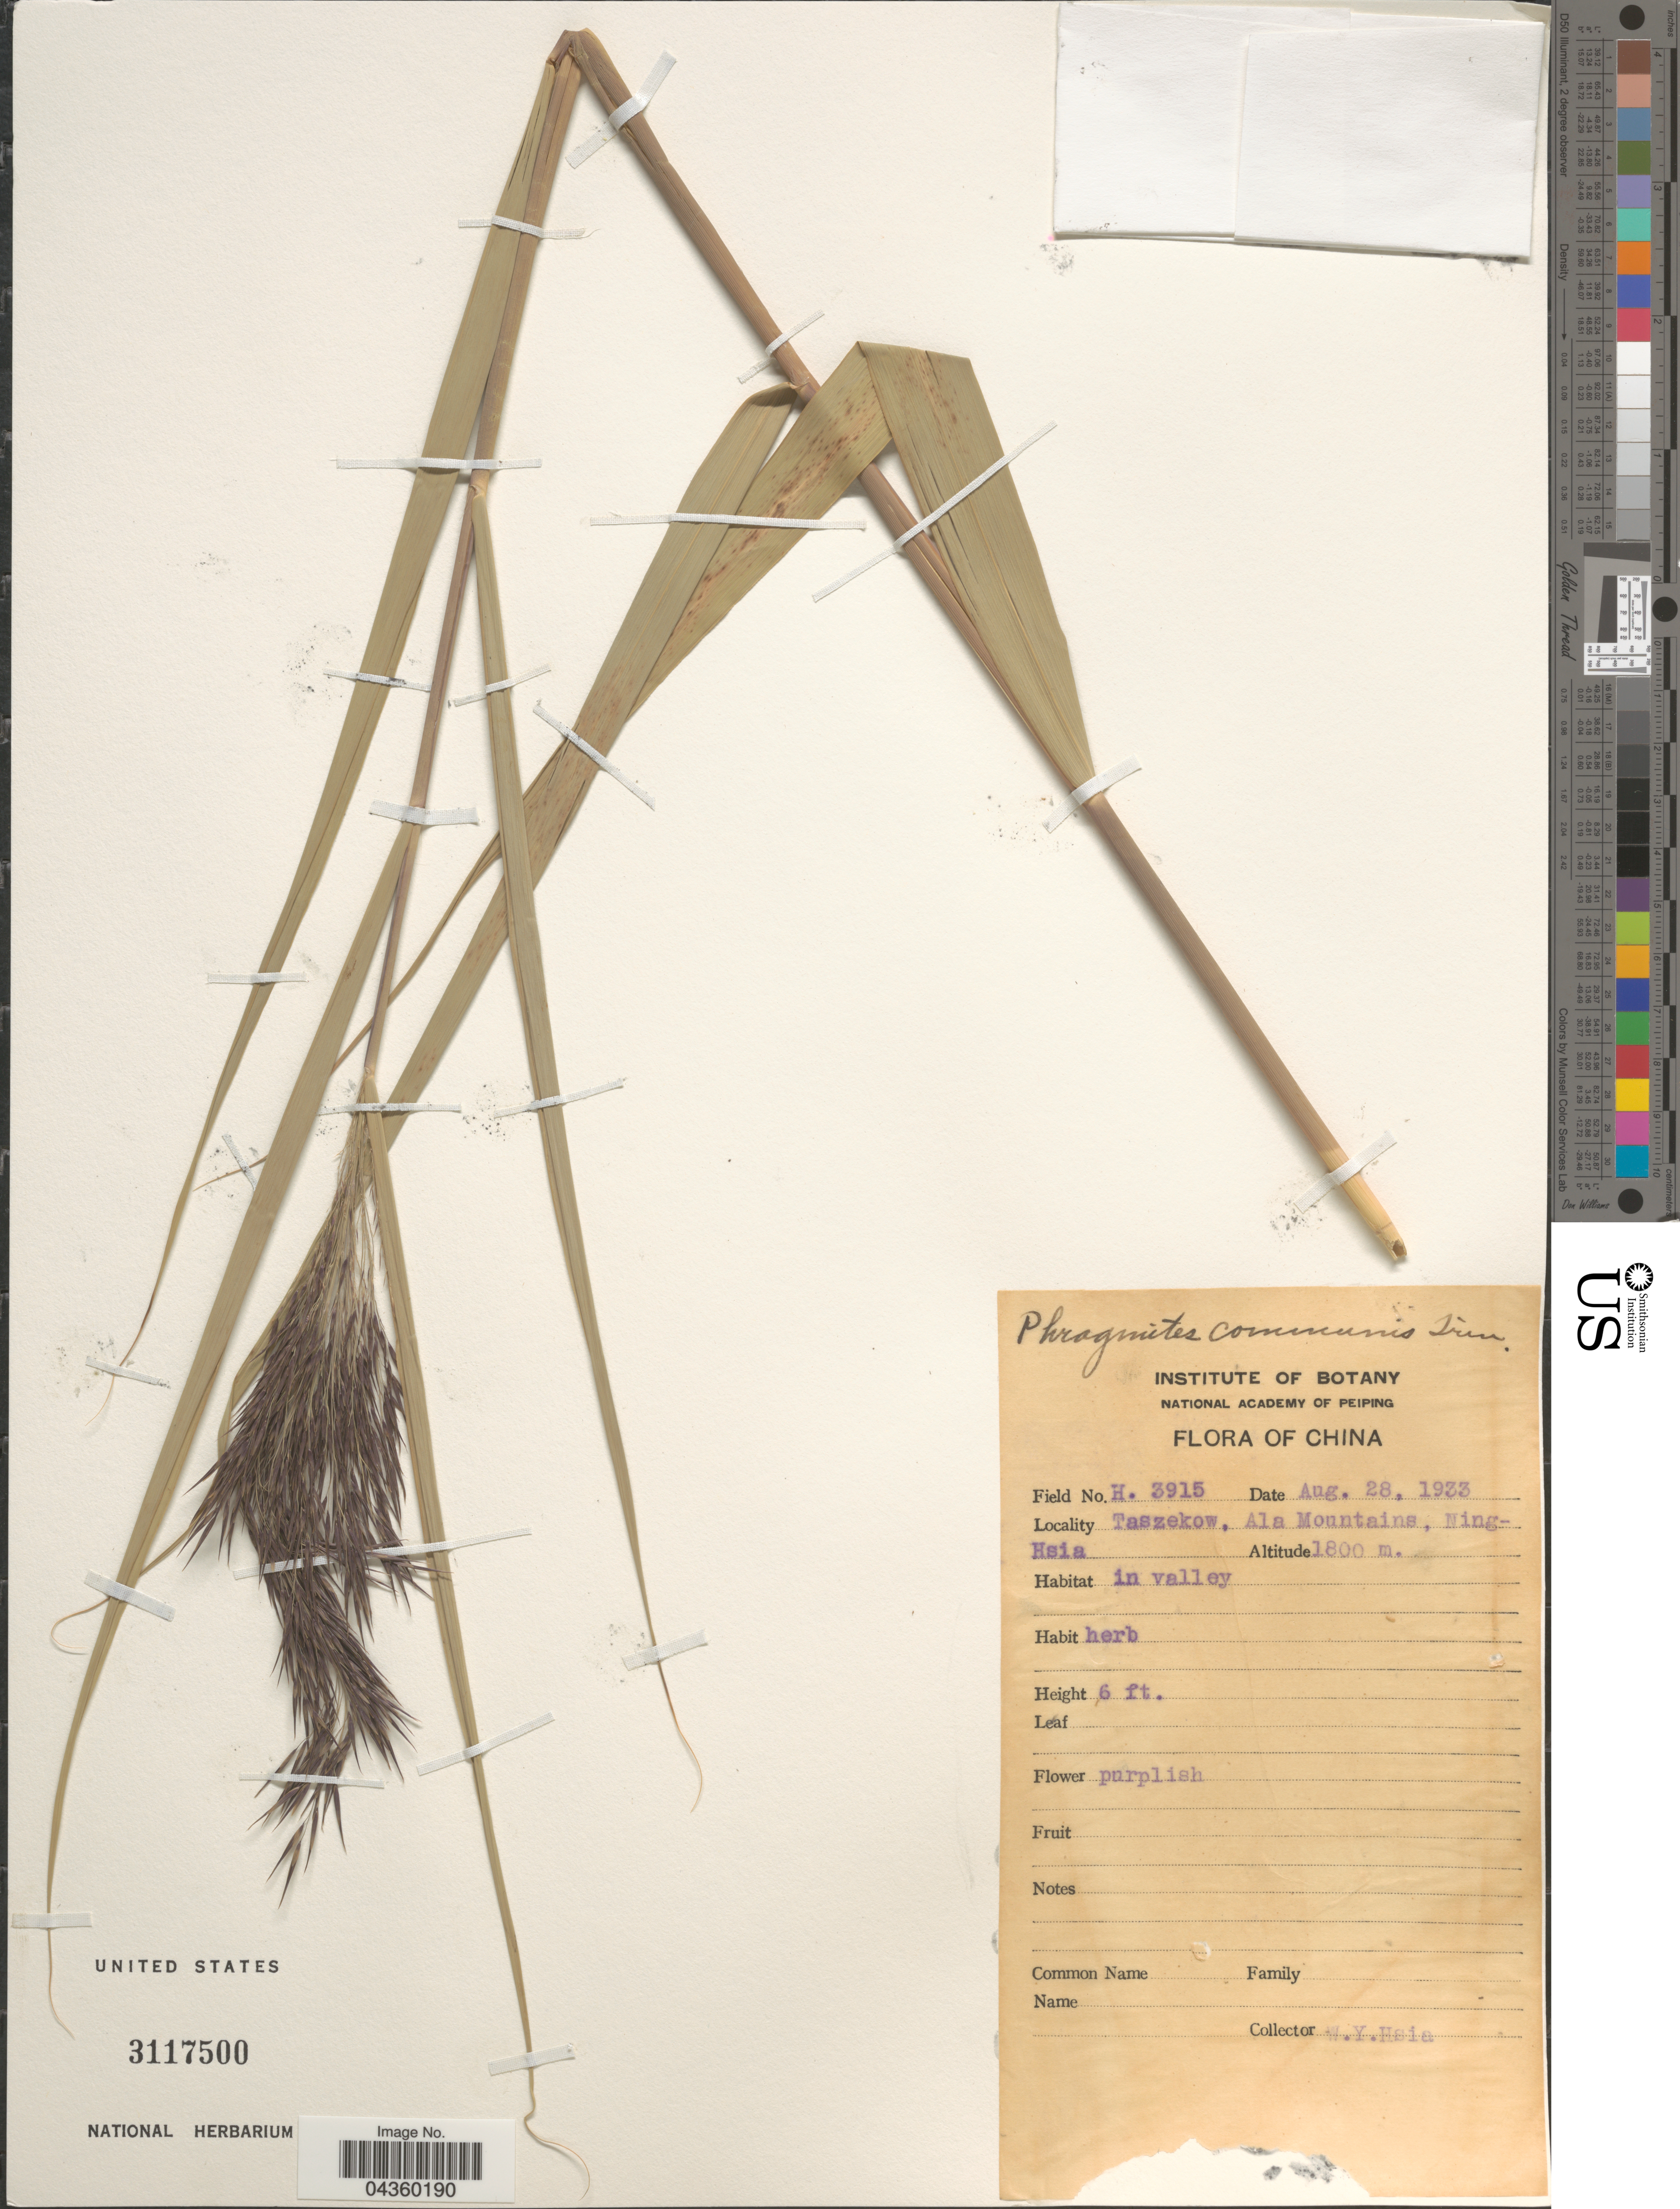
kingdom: Plantae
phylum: Tracheophyta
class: Liliopsida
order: Poales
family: Poaceae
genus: Phragmites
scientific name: Phragmites australis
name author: (Cav.) Trin. ex Steud.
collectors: W. Hsia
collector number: H3915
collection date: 1933-08-28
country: China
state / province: Ningxia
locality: Taszekow, Ala Mountains, Ning-Hsia.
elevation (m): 1800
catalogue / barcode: US 3117500